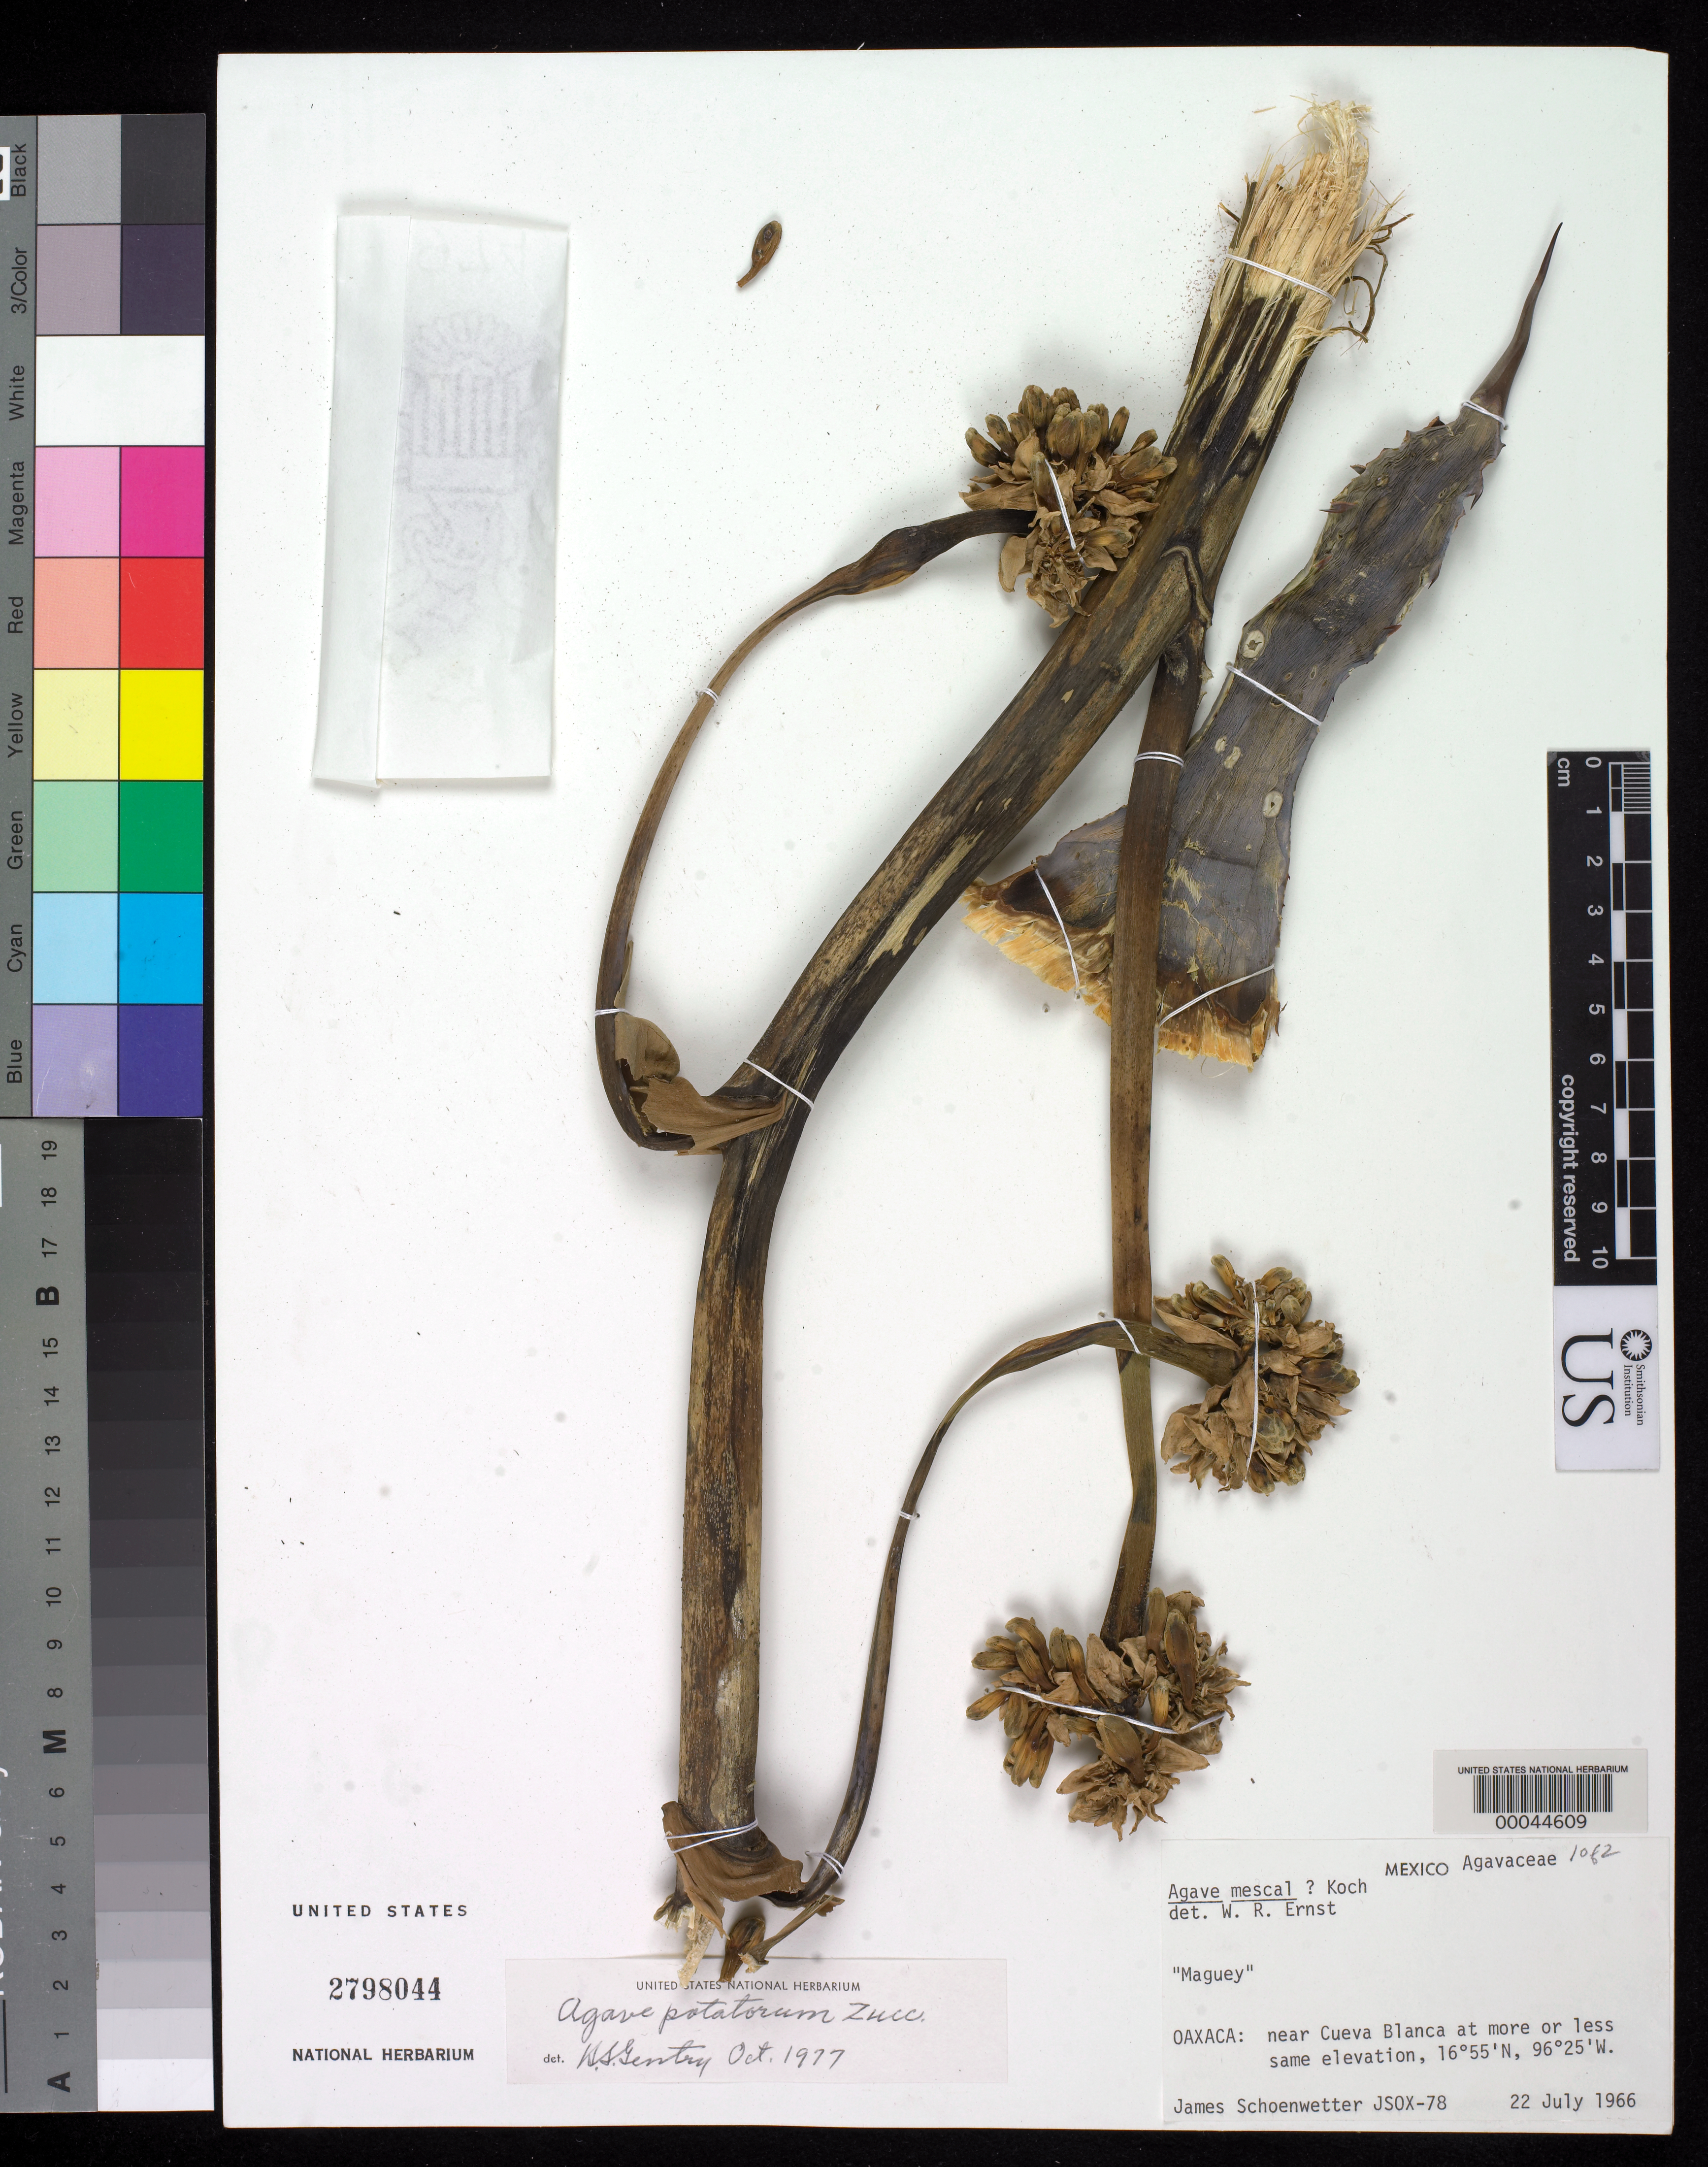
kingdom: Plantae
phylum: Tracheophyta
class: Liliopsida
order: Asparagales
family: Asparagaceae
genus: Agave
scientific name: Agave potatorum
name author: Zucc.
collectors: J. Schoenwetter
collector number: Jsox-78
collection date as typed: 22 Jul 1966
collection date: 1966-07-22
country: Mexico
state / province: Oaxaca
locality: Near cueva blanca at more or less same elevation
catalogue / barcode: US 2798044